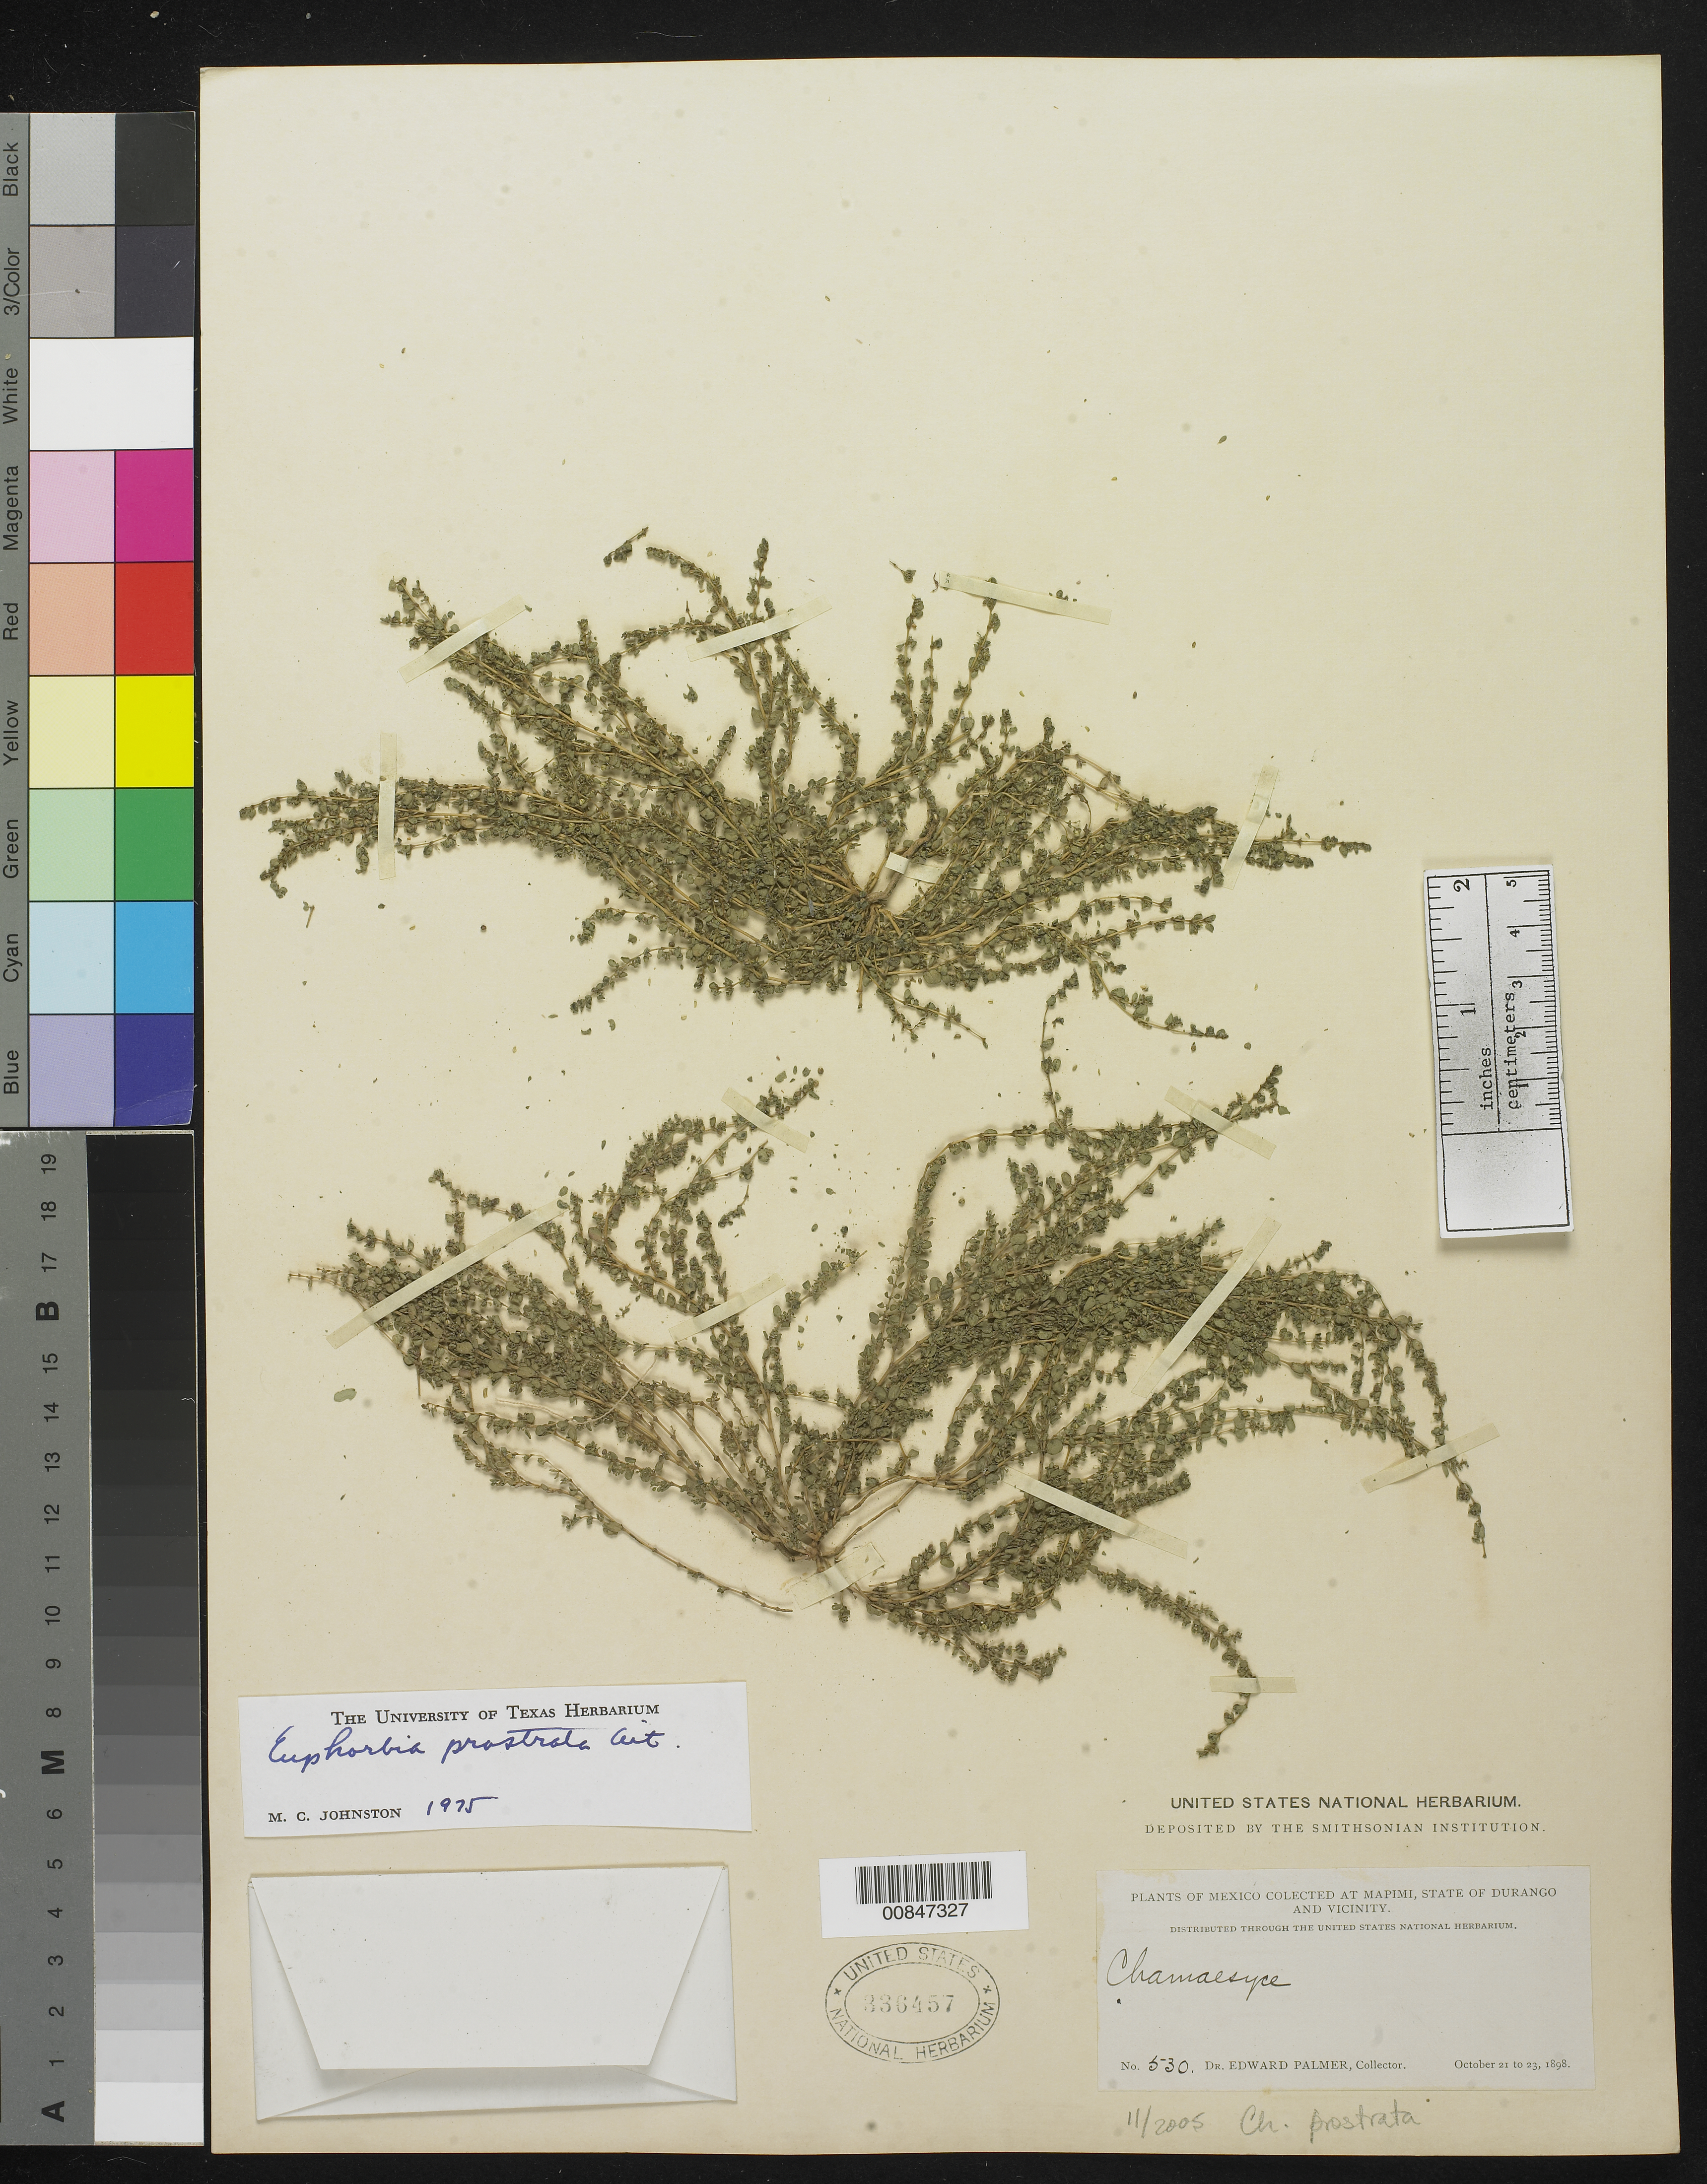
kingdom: Plantae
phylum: Tracheophyta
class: Magnoliopsida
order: Malpighiales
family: Euphorbiaceae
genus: Euphorbia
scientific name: Euphorbia prostrata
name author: Aiton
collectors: E. Palmer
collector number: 530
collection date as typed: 21 Oct 1898 to 23 Oct 1898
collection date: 1898-10-21/1898-10-23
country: Mexico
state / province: Durango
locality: Mapimi, Durango and vicinity.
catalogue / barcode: US 336457